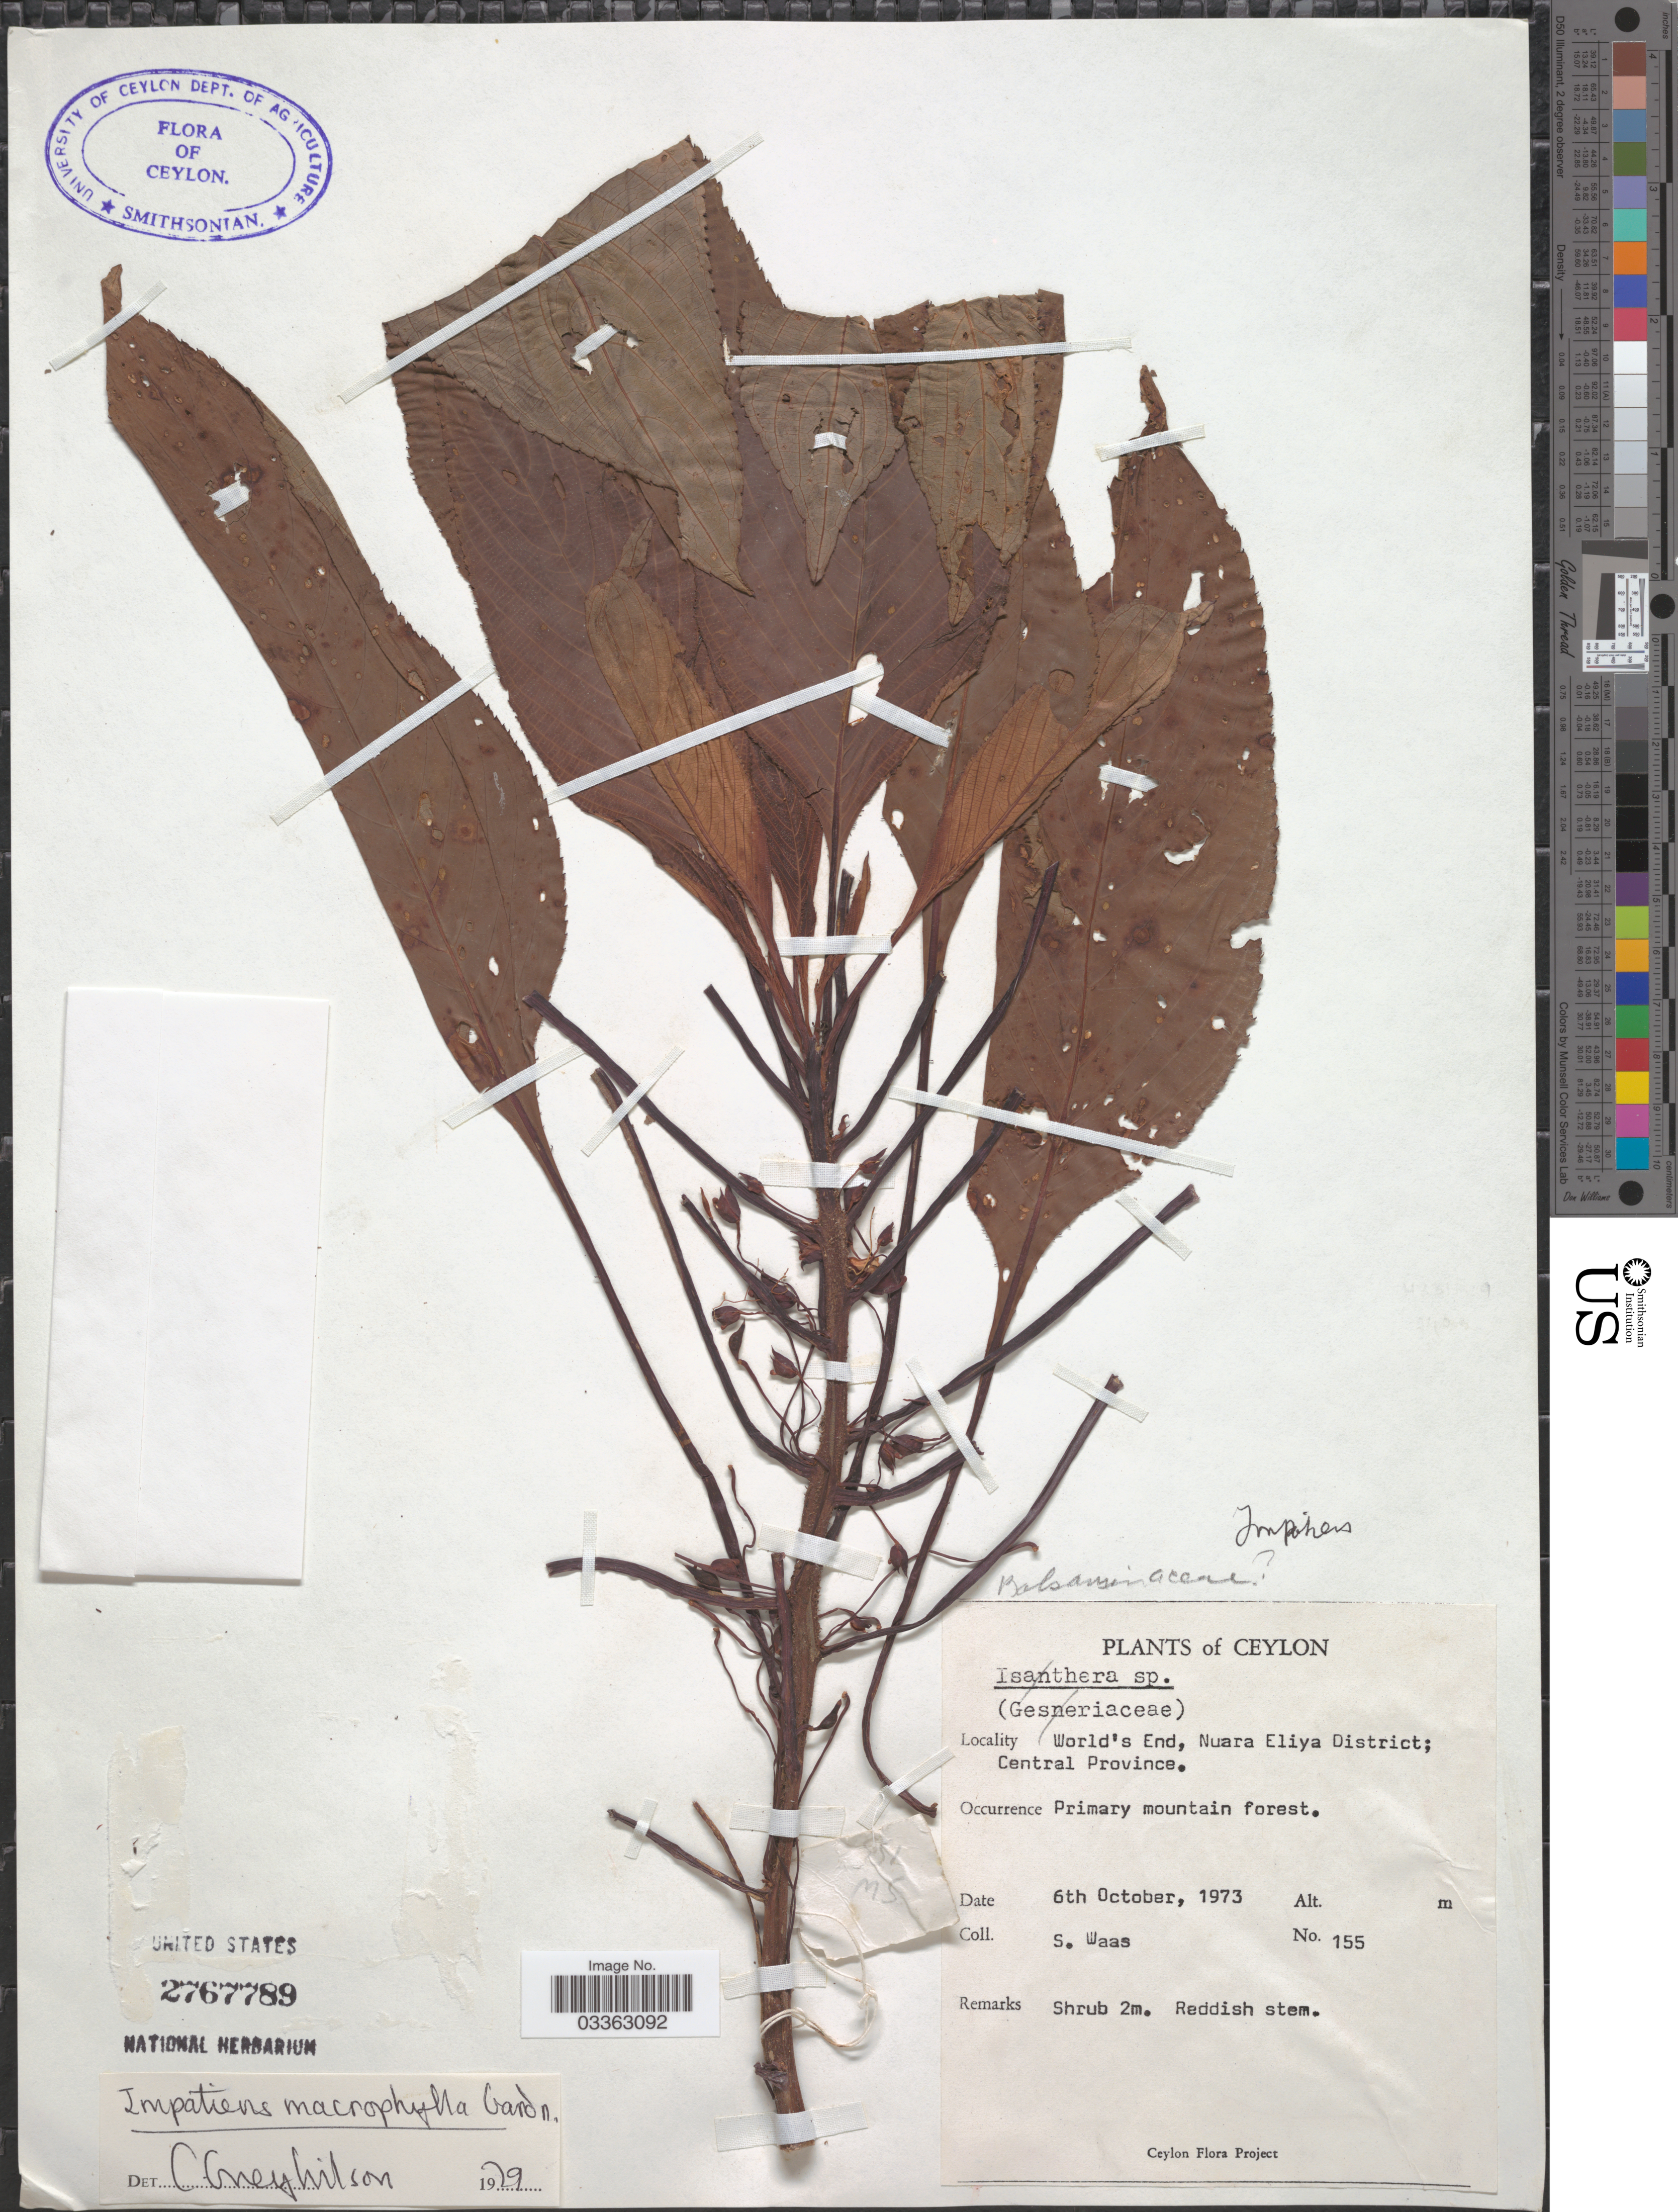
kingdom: Plantae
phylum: Tracheophyta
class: Magnoliopsida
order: Ericales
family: Balsaminaceae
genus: Impatiens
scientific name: Impatiens macrophylla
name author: Gardner ex Hook.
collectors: S. Waas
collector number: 155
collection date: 1973-10-06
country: Sri Lanka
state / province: Central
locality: Ceylon, World's End, Nuara Eliya District.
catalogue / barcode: US 2767789